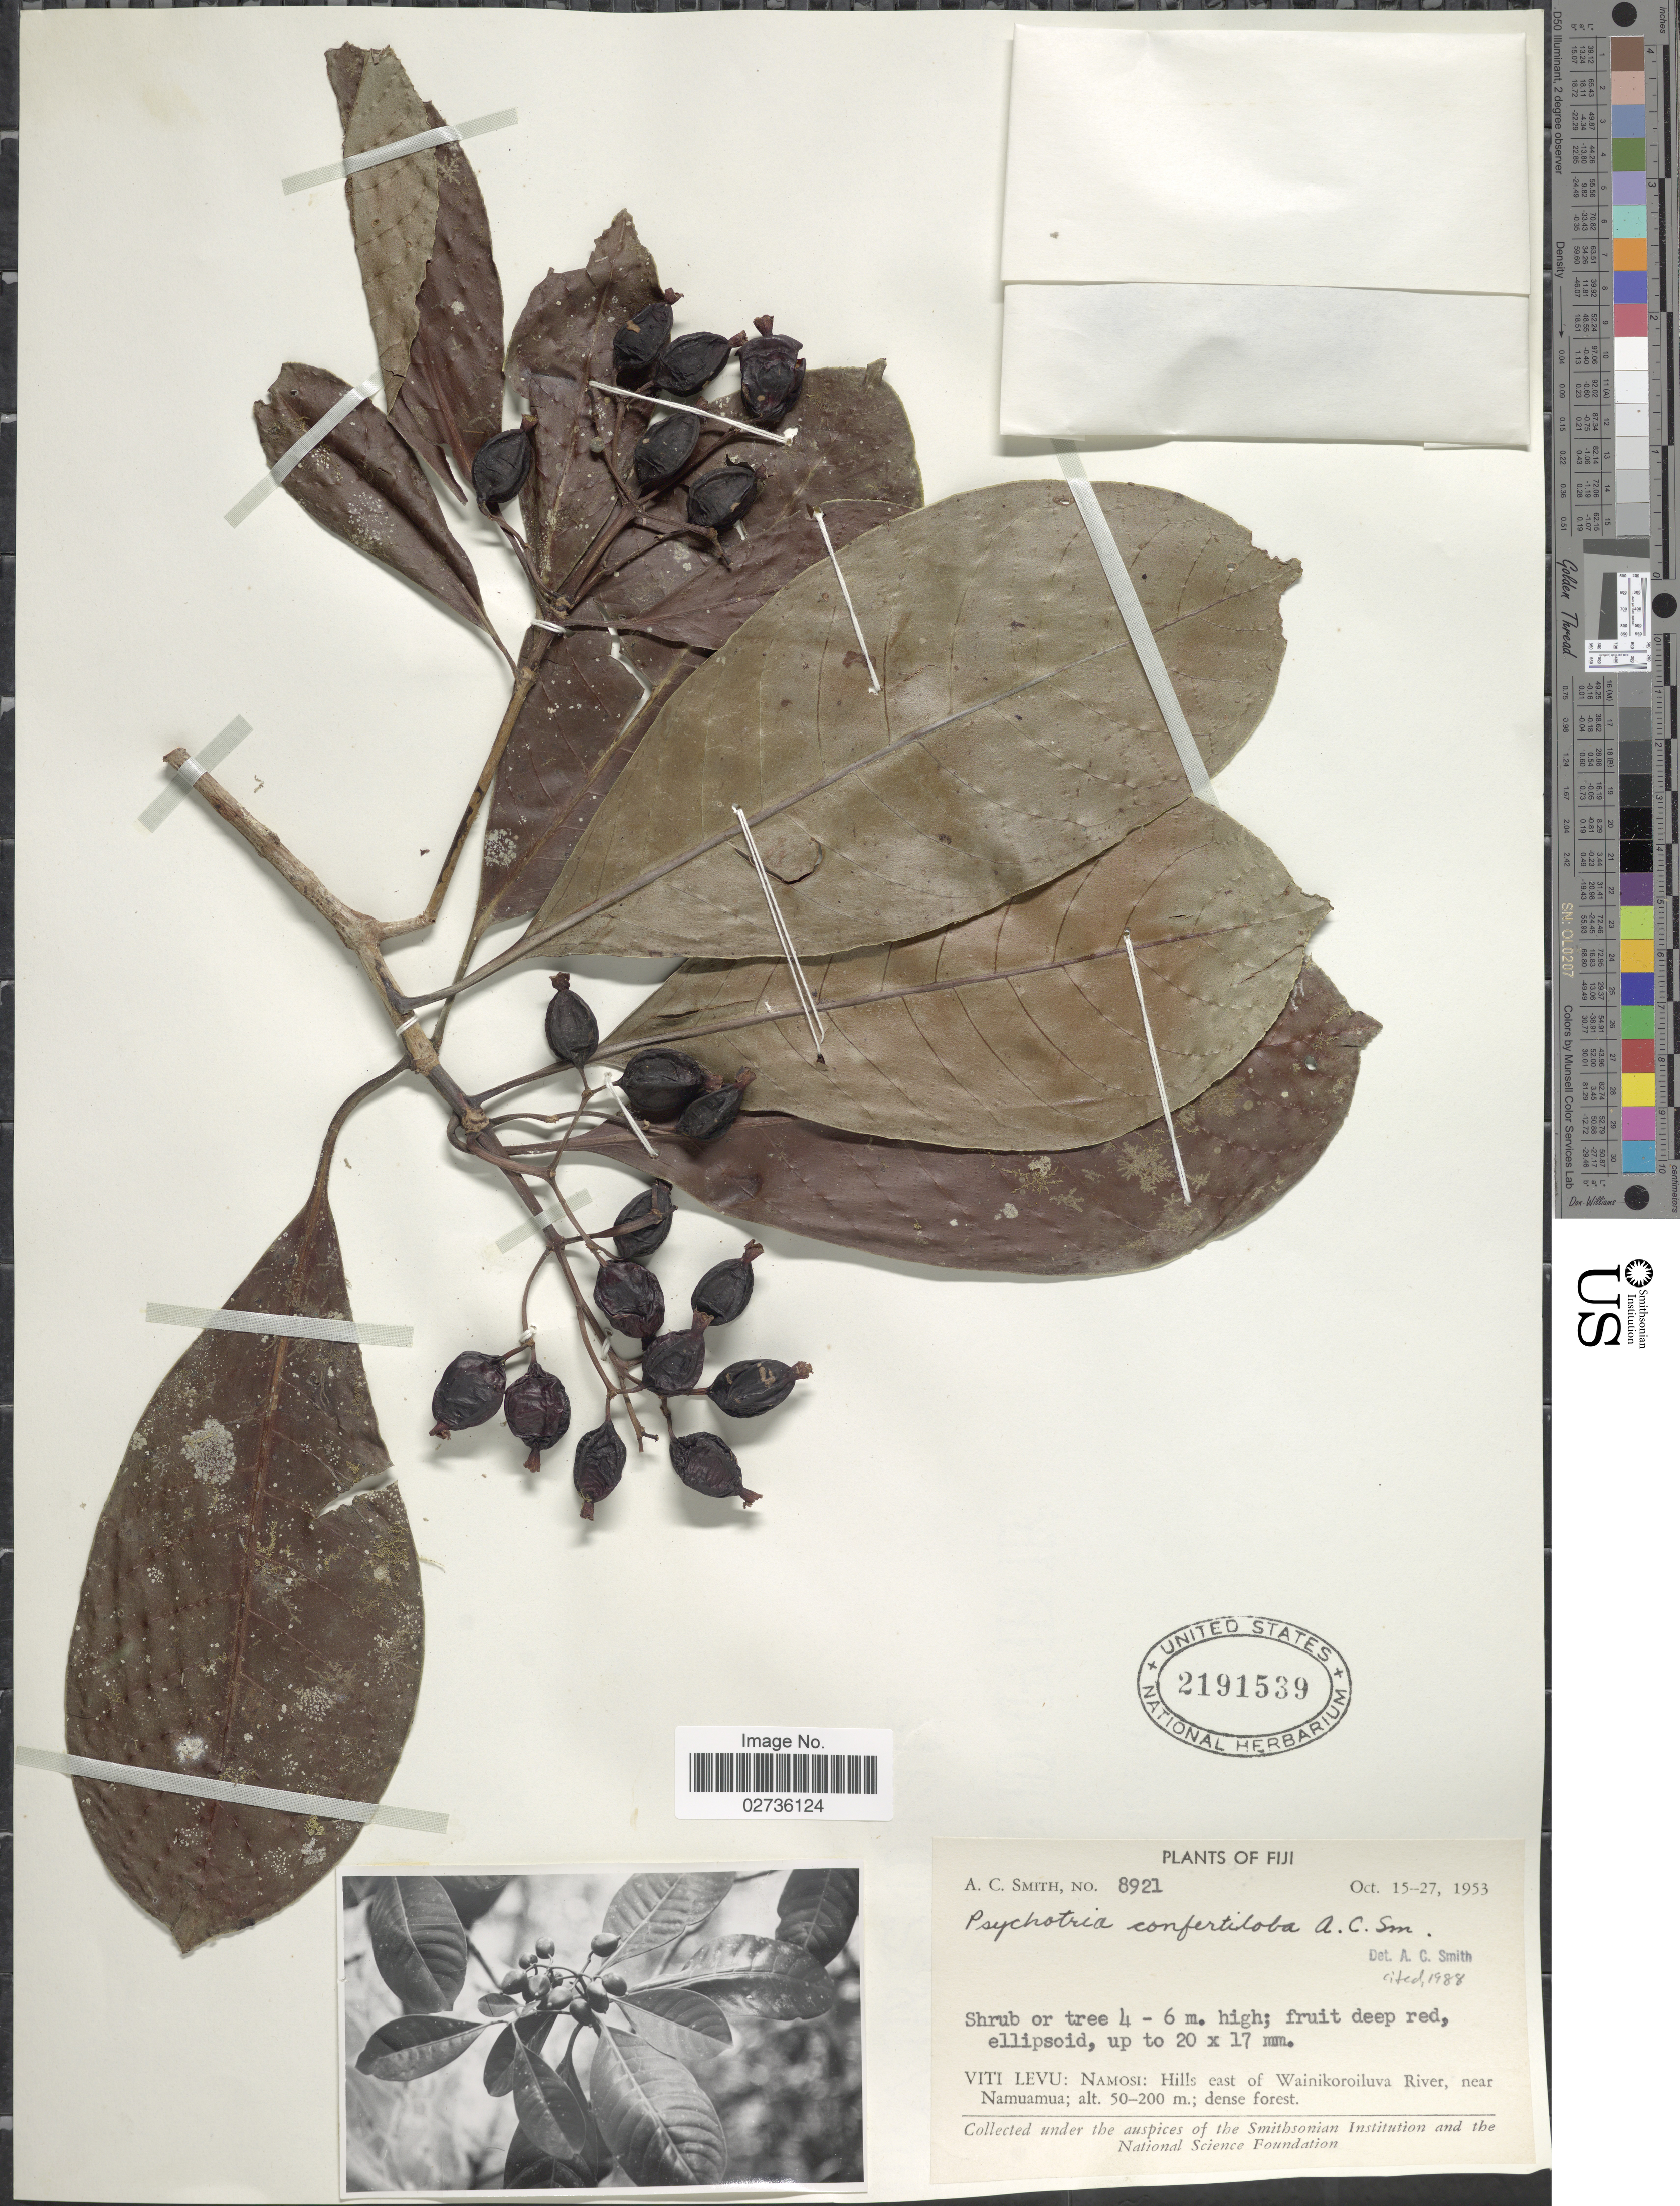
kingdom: Plantae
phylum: Tracheophyta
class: Magnoliopsida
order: Gentianales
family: Rubiaceae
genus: Psychotria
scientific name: Psychotria confertiloba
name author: A.C. Sm.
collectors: A. C. Smith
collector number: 8921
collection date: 1953-10-15/1953-10-27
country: Fiji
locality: Viti Levu: Namosi: Hills east of Wainikoroiluva River, near Namuamua.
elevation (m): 50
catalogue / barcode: US 2191539